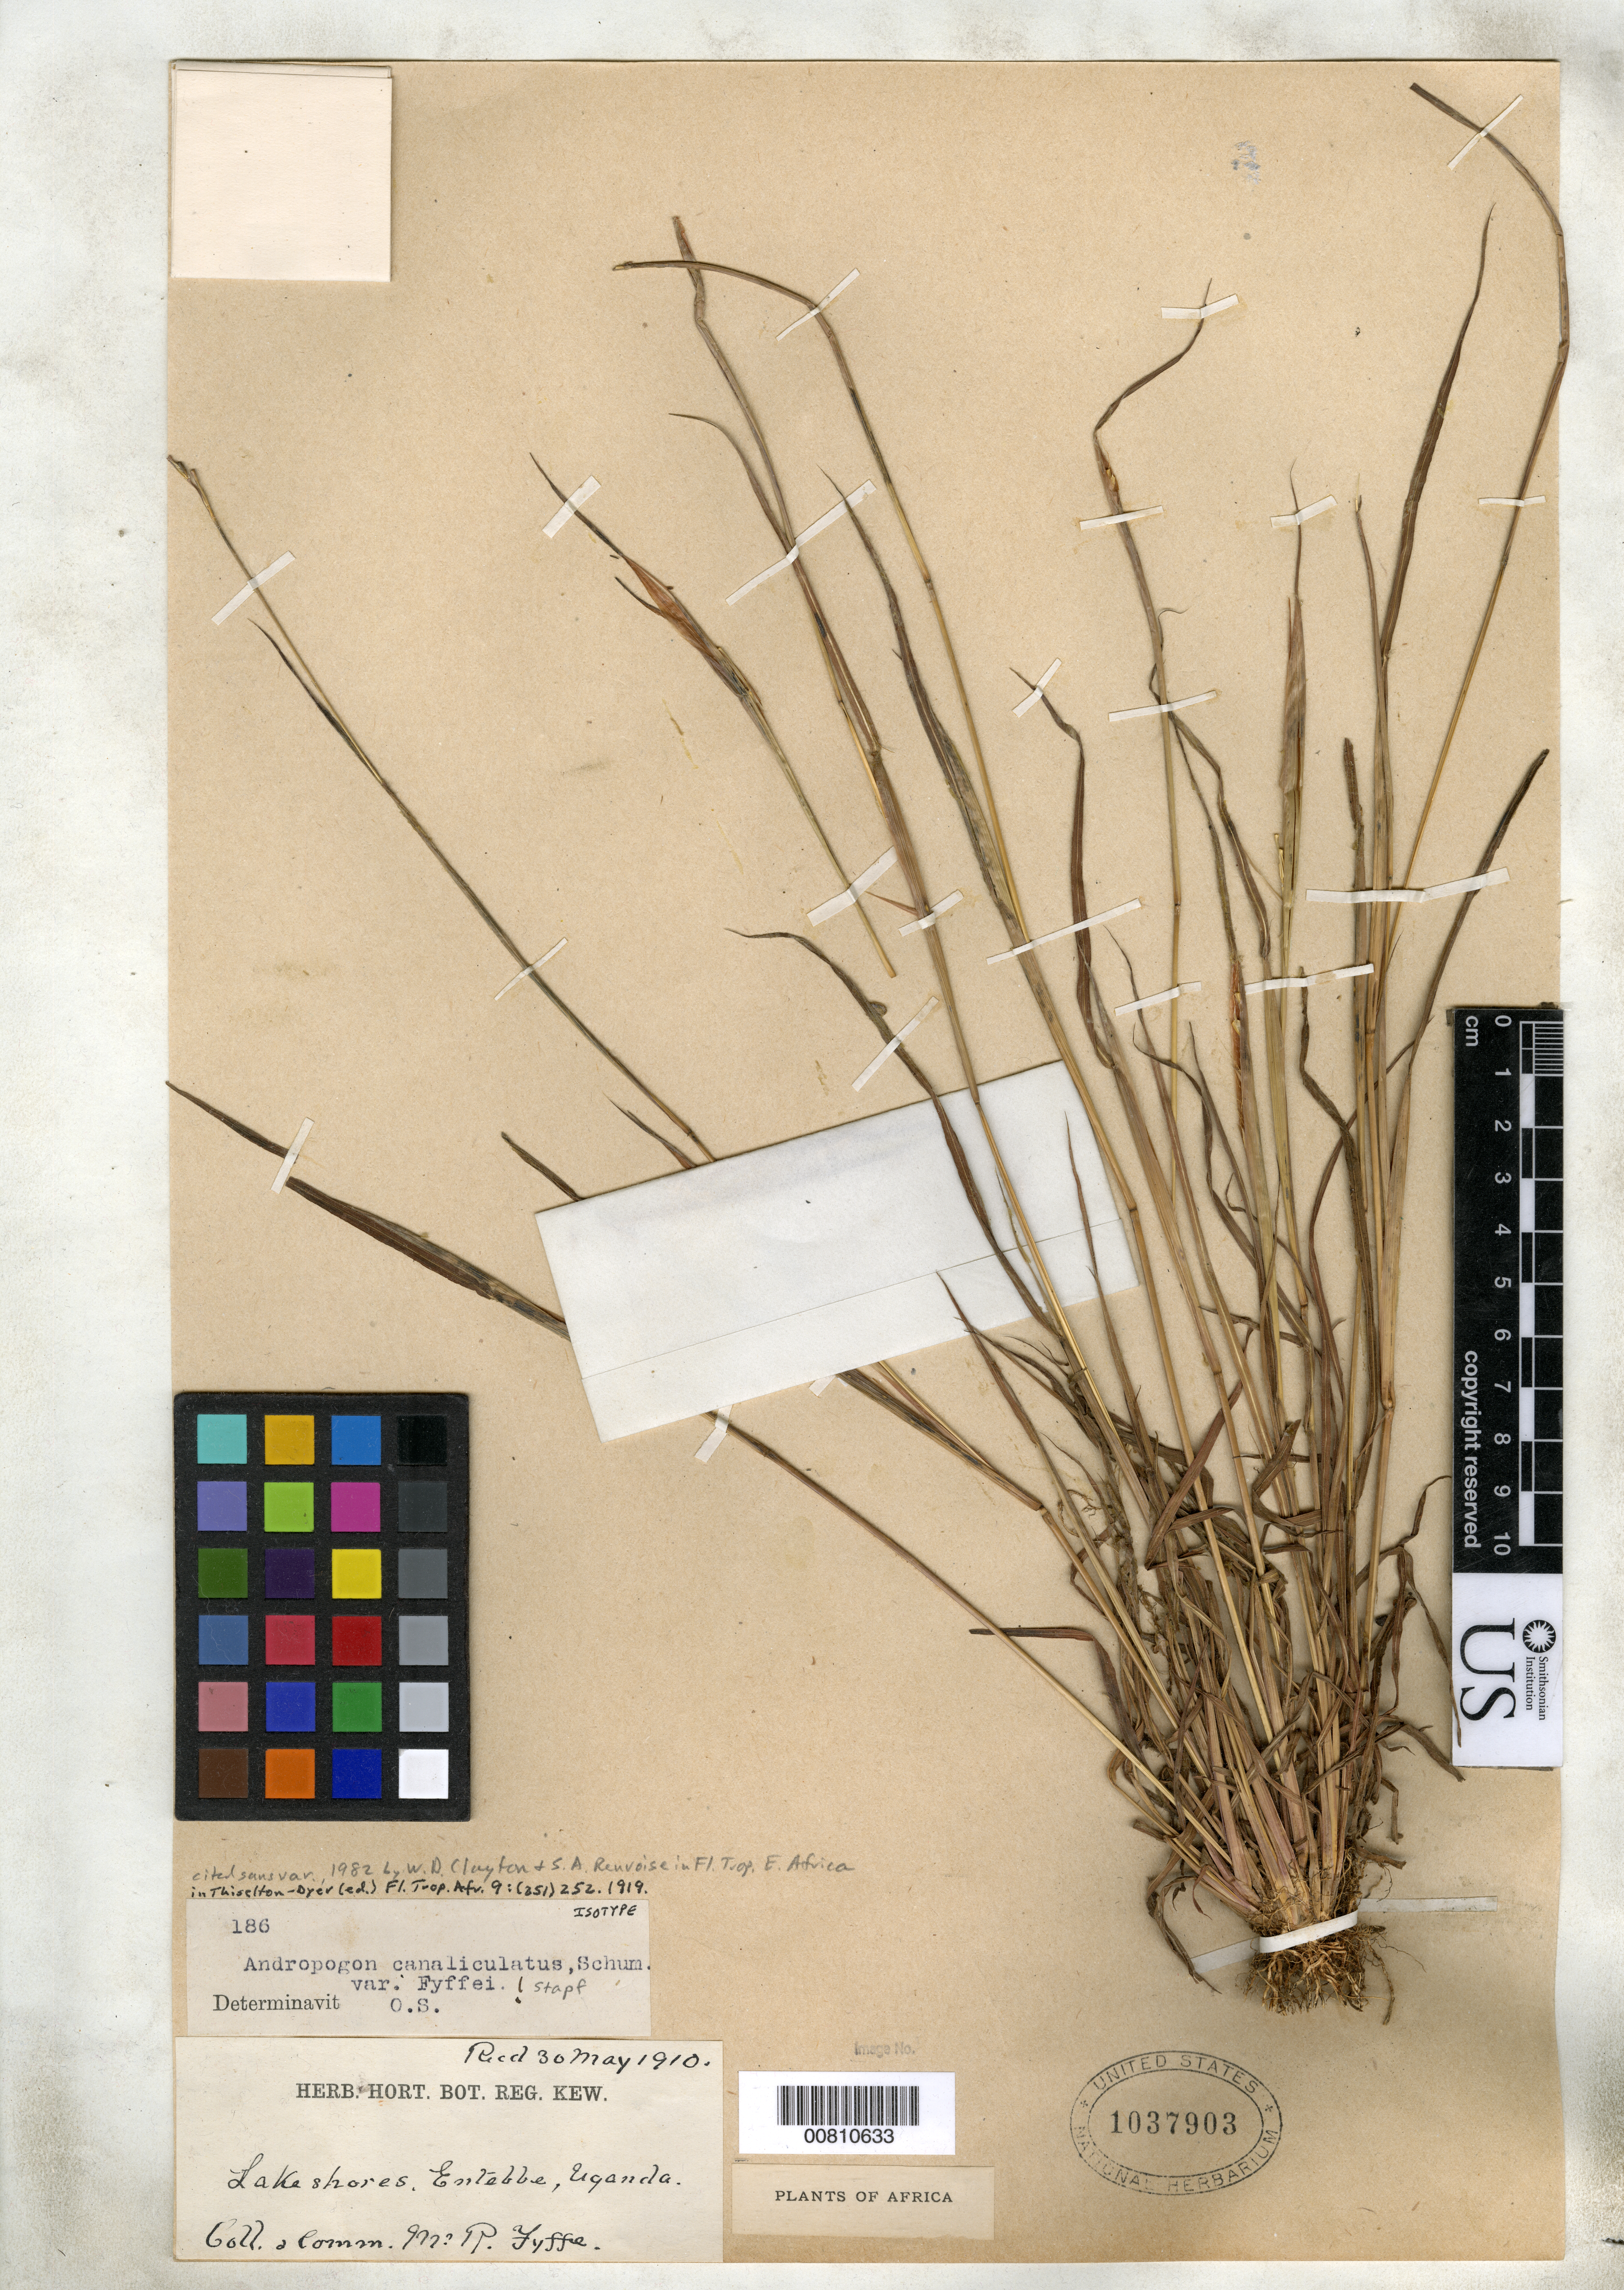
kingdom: Plantae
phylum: Tracheophyta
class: Liliopsida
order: Poales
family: Poaceae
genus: Andropogon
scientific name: Andropogon canaliculatus var. fyffei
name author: Stapf in Prain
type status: Isotype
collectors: R. Fyffe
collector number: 186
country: Uganda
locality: Lake shores, Entebbe, Uganda.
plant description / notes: Cited (without var.) by W.D. Clayton & S.A. Renvoize in Fl. Trop. E. Africa.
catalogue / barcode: US 1037903